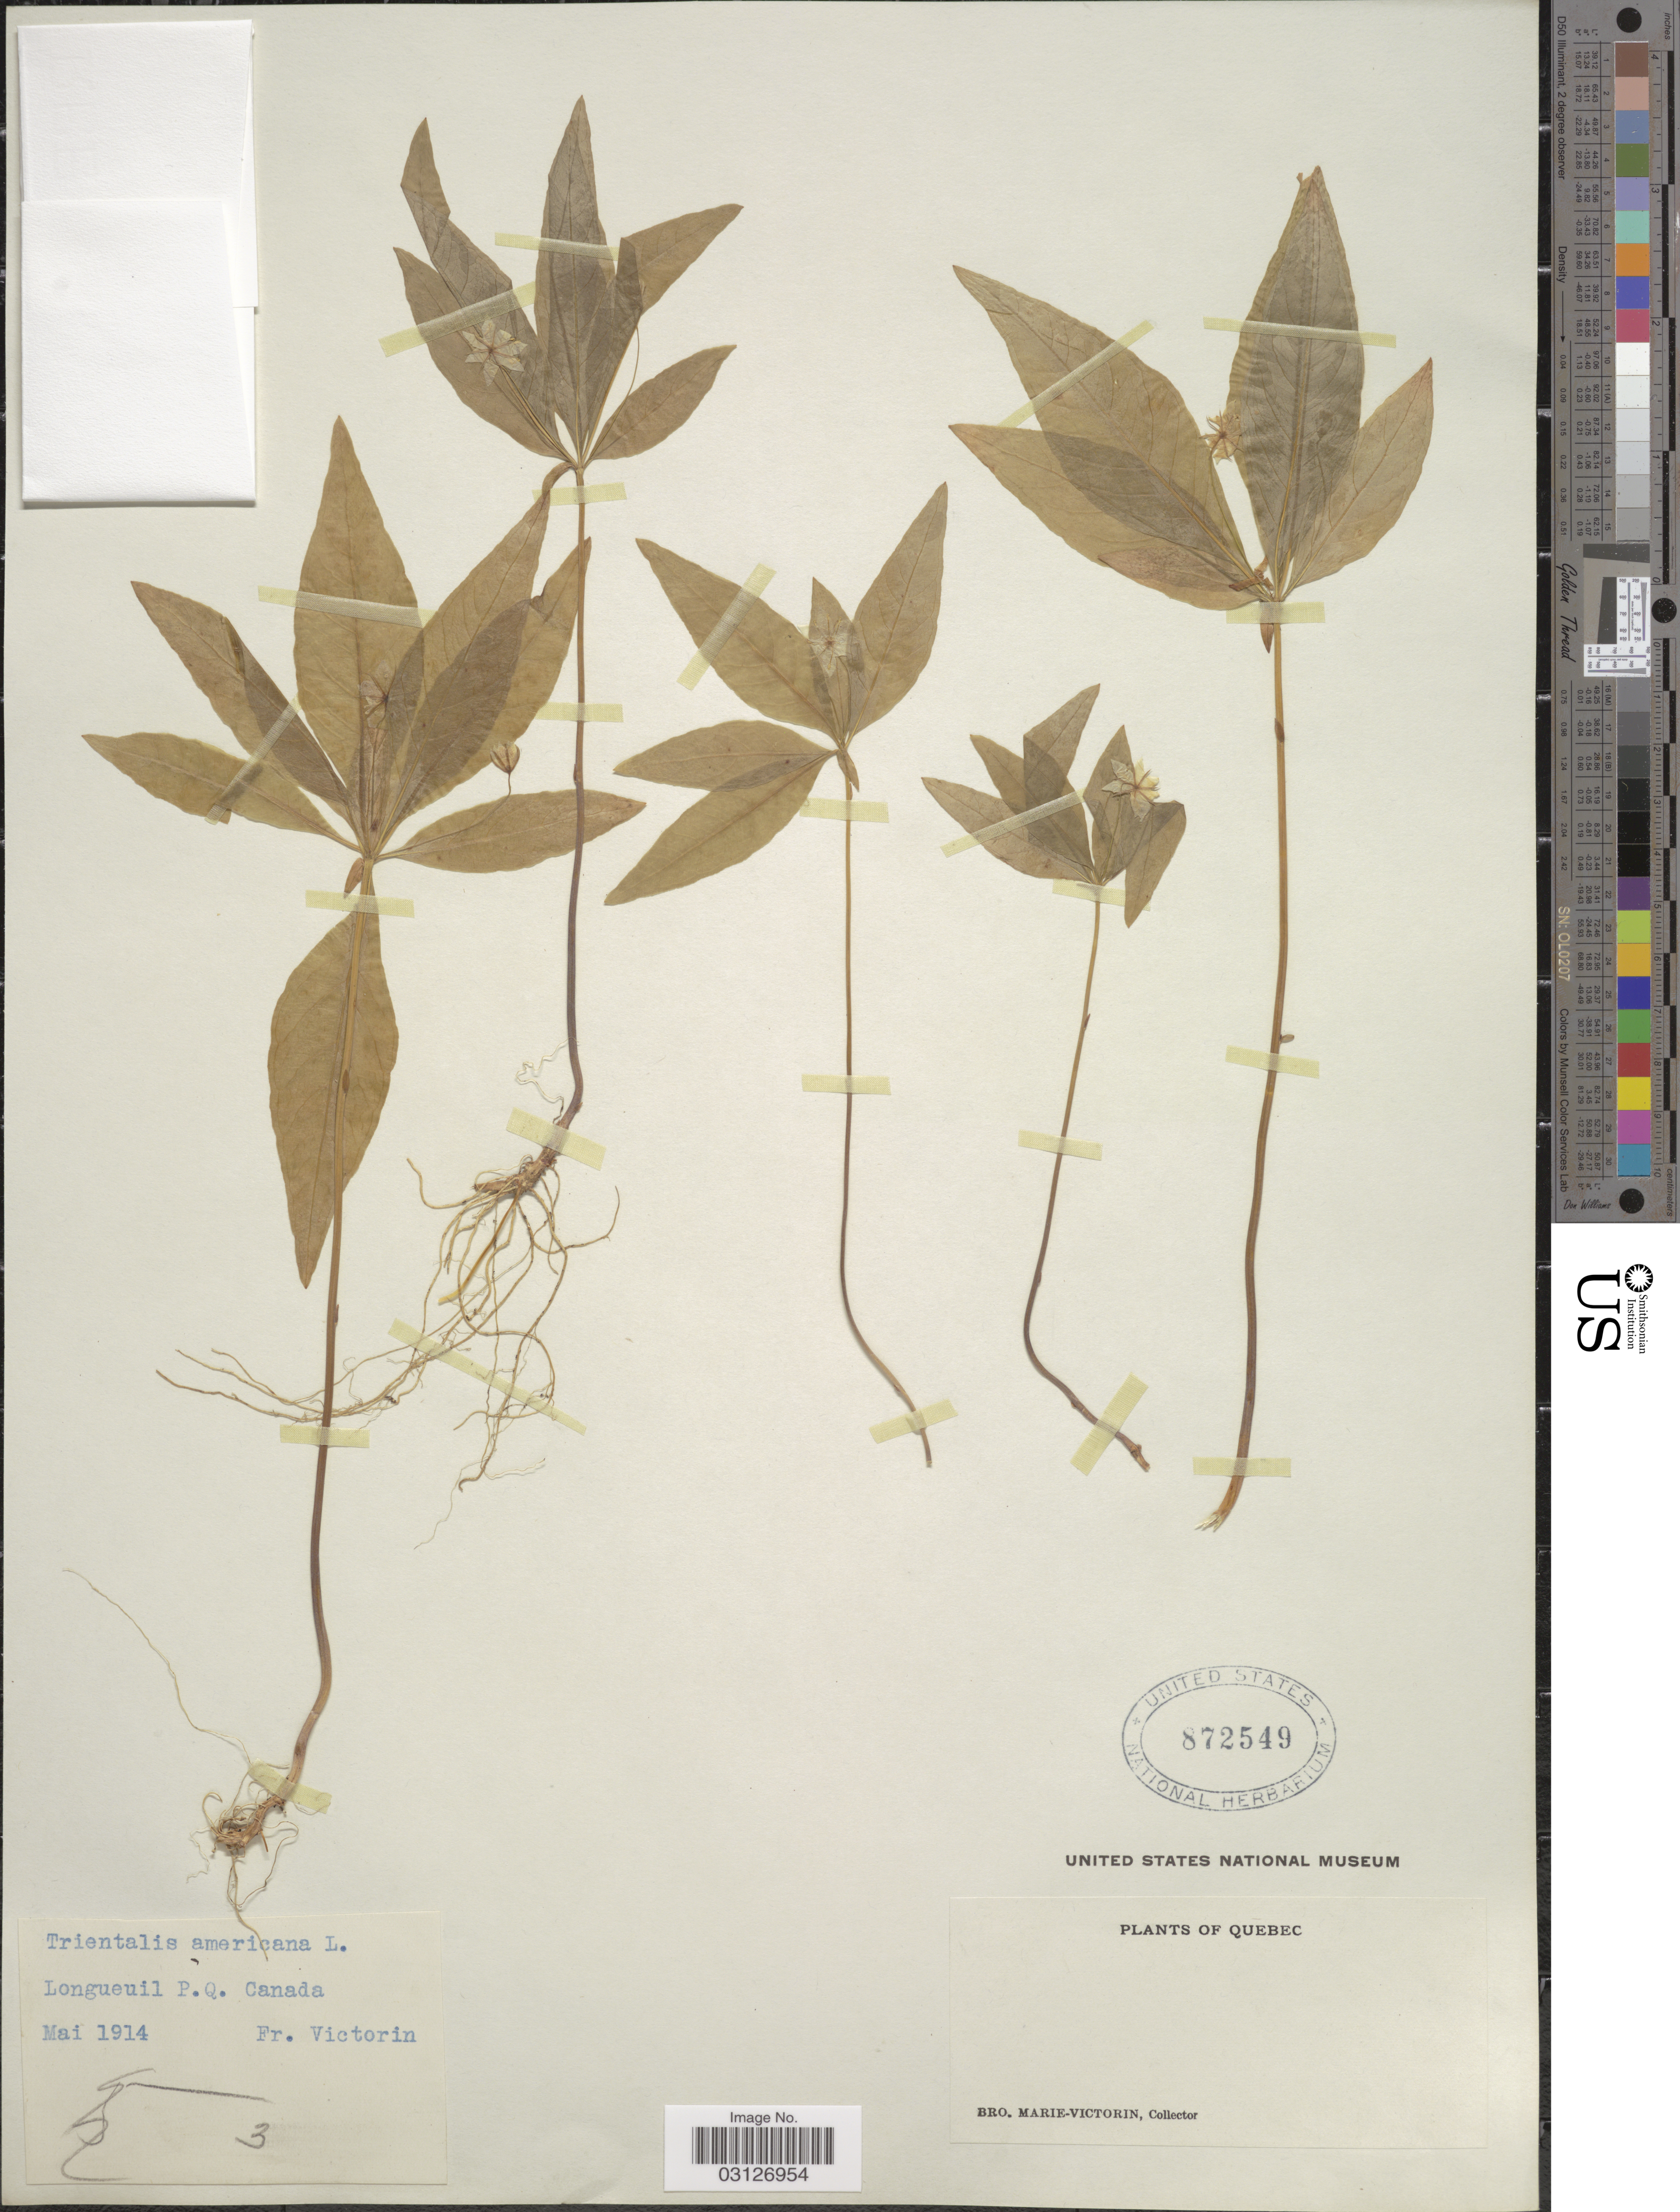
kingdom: Plantae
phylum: Tracheophyta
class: Magnoliopsida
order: Ericales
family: Primulaceae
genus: Trientalis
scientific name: Trientalis americana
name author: Pursh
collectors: Fr. Marie-Victorin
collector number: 3?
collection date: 1914-05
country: Canada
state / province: Quebec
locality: Longueuil P.Q.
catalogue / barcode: US 872549